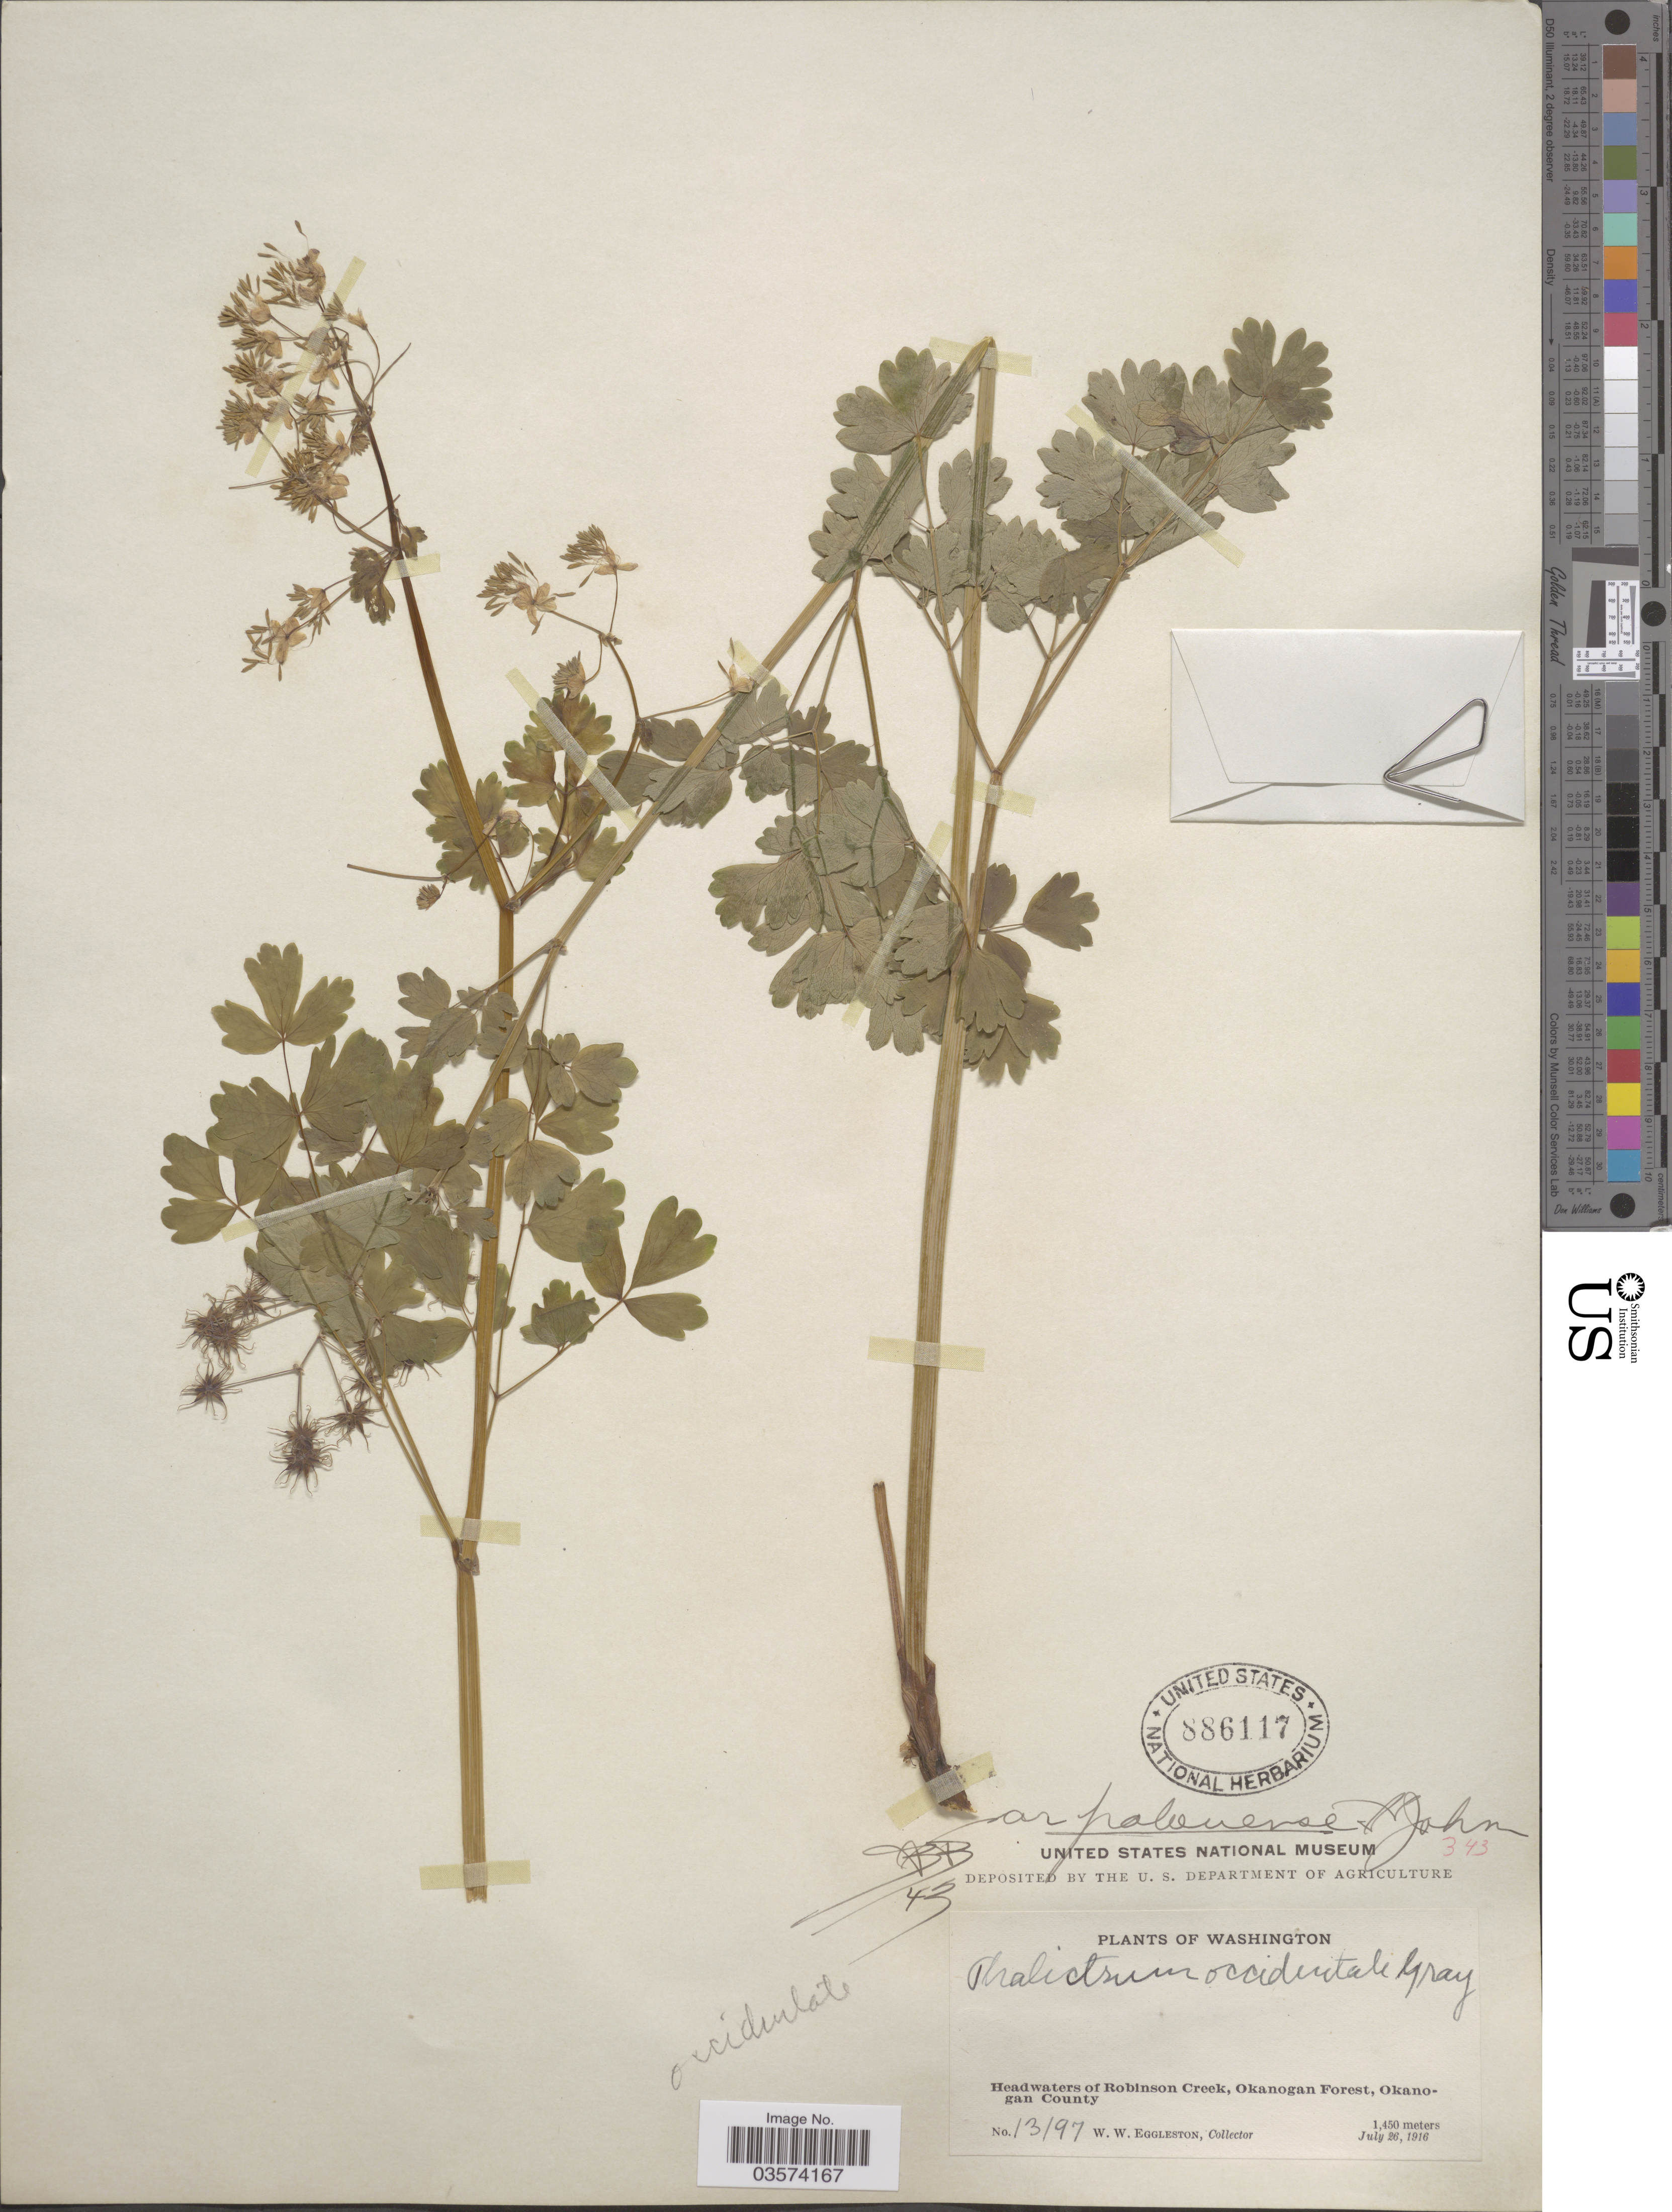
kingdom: Plantae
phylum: Tracheophyta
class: Magnoliopsida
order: Ranunculales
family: Ranunculaceae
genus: Thalictrum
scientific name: Thalictrum occidentale var. palousense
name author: H. St. John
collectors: W. W. Eggleston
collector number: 13197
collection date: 1916-07-26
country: United States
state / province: Washington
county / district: Okanogan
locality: Headwaters of Robinson Creek, Okanogan Forest, Okanogan County.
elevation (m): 1450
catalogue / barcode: US 886117